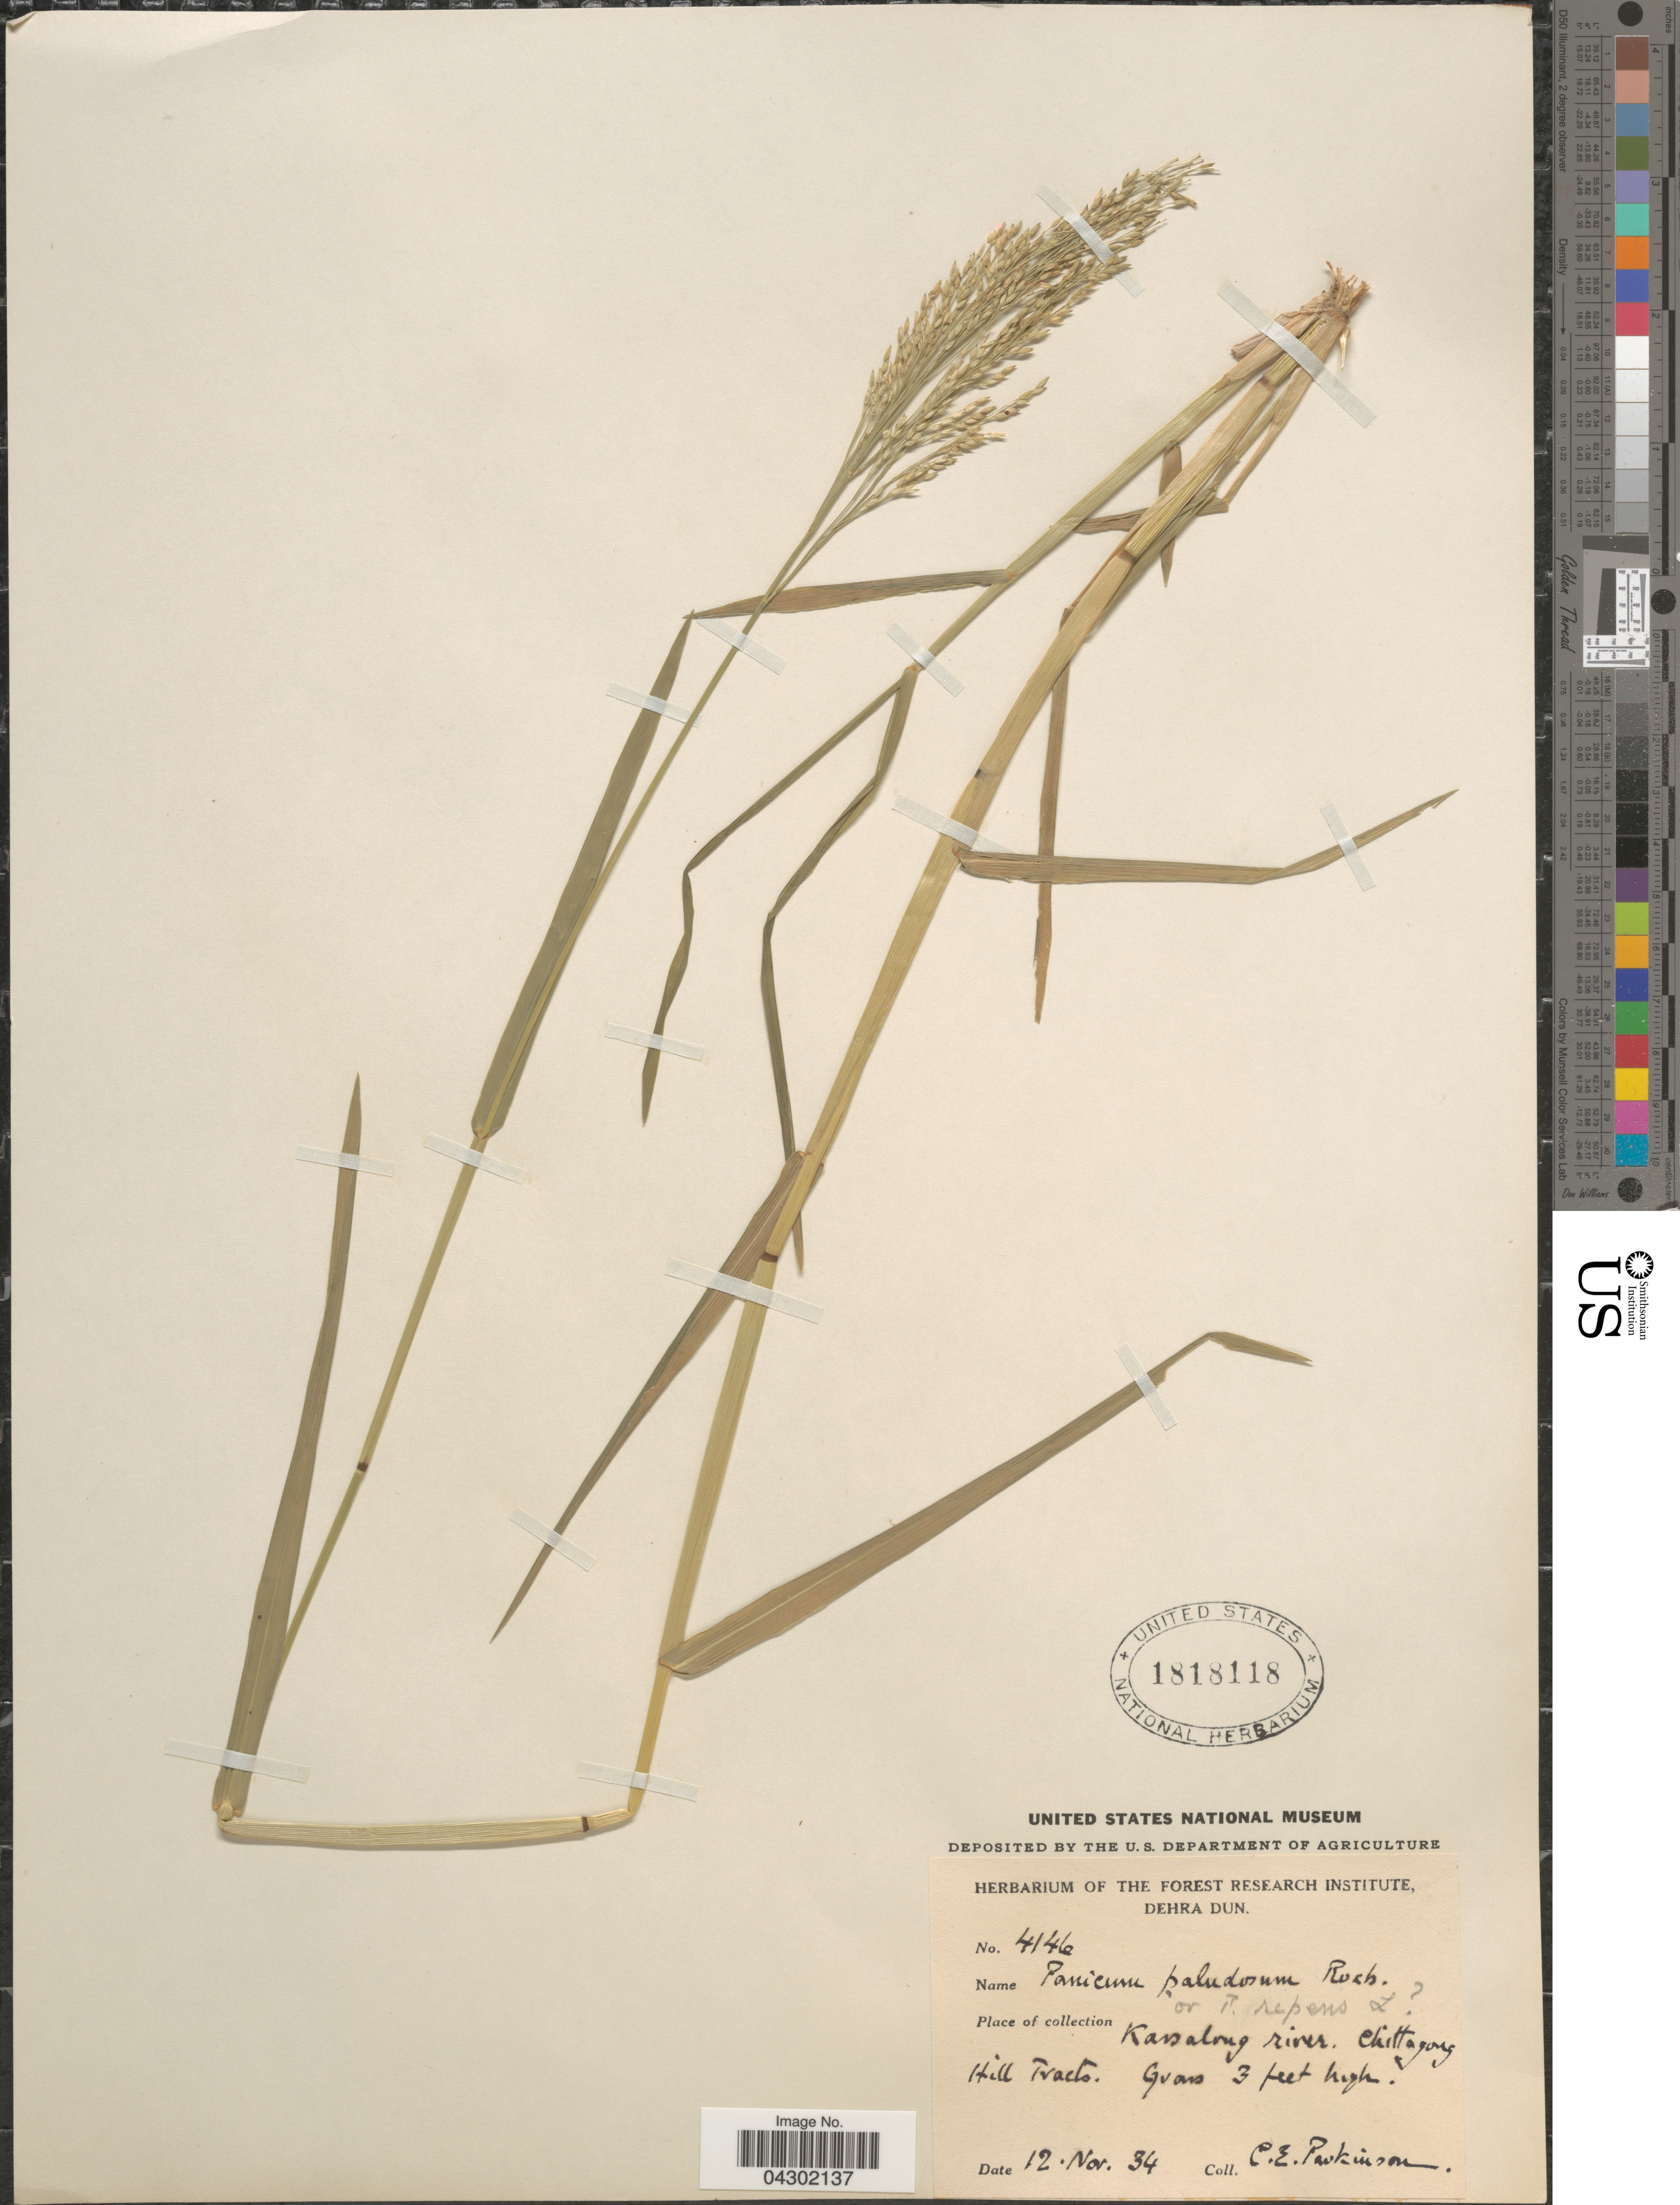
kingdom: Plantae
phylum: Tracheophyta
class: Liliopsida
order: Poales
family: Poaceae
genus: Panicum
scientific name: Panicum paludosum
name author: Roxb.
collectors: C. E. Parkinson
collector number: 4146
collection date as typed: Transcribed d/m/y: 12/11/34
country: Bangladesh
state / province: Chittagong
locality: Kassalong river. Chittagong Hill Tracks.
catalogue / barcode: US 1818118